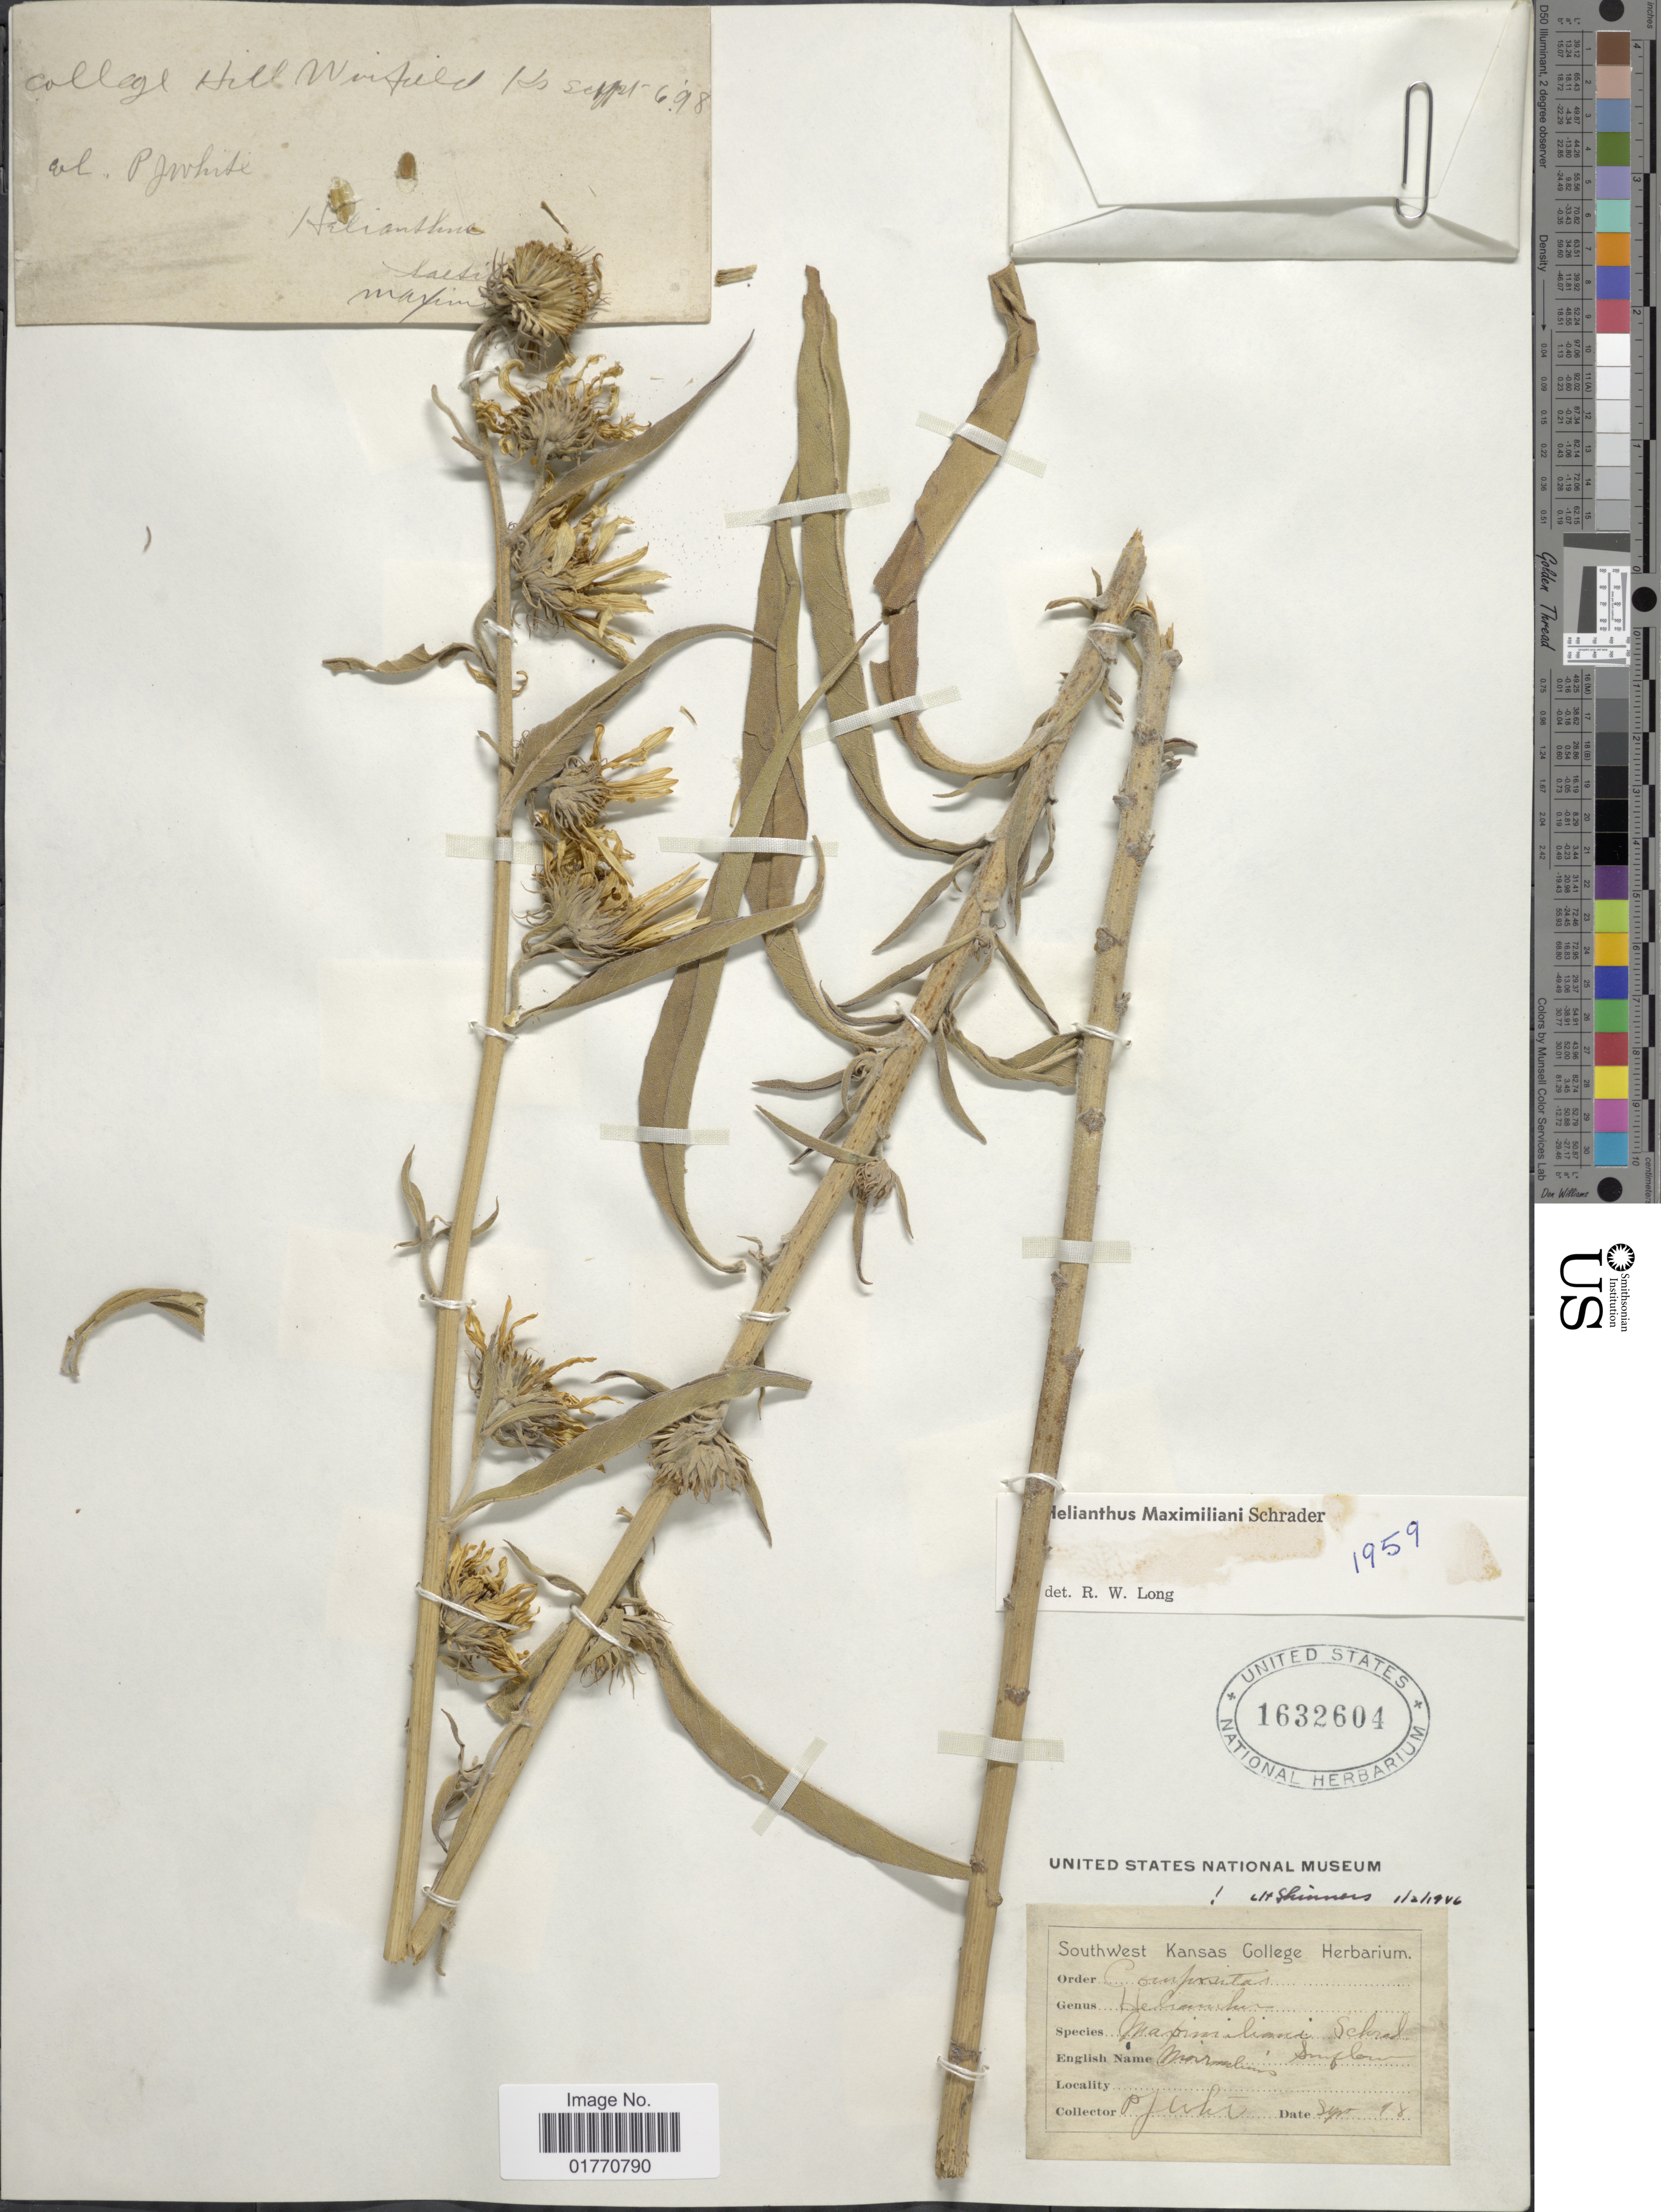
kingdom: Plantae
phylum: Tracheophyta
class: Magnoliopsida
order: Asterales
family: Asteraceae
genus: Helianthus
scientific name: Helianthus maximiliani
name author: Schrad.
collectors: P. J. White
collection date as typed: Transcribed d/m/y: 6/9/98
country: United States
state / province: Kansas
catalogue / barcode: US 1632604